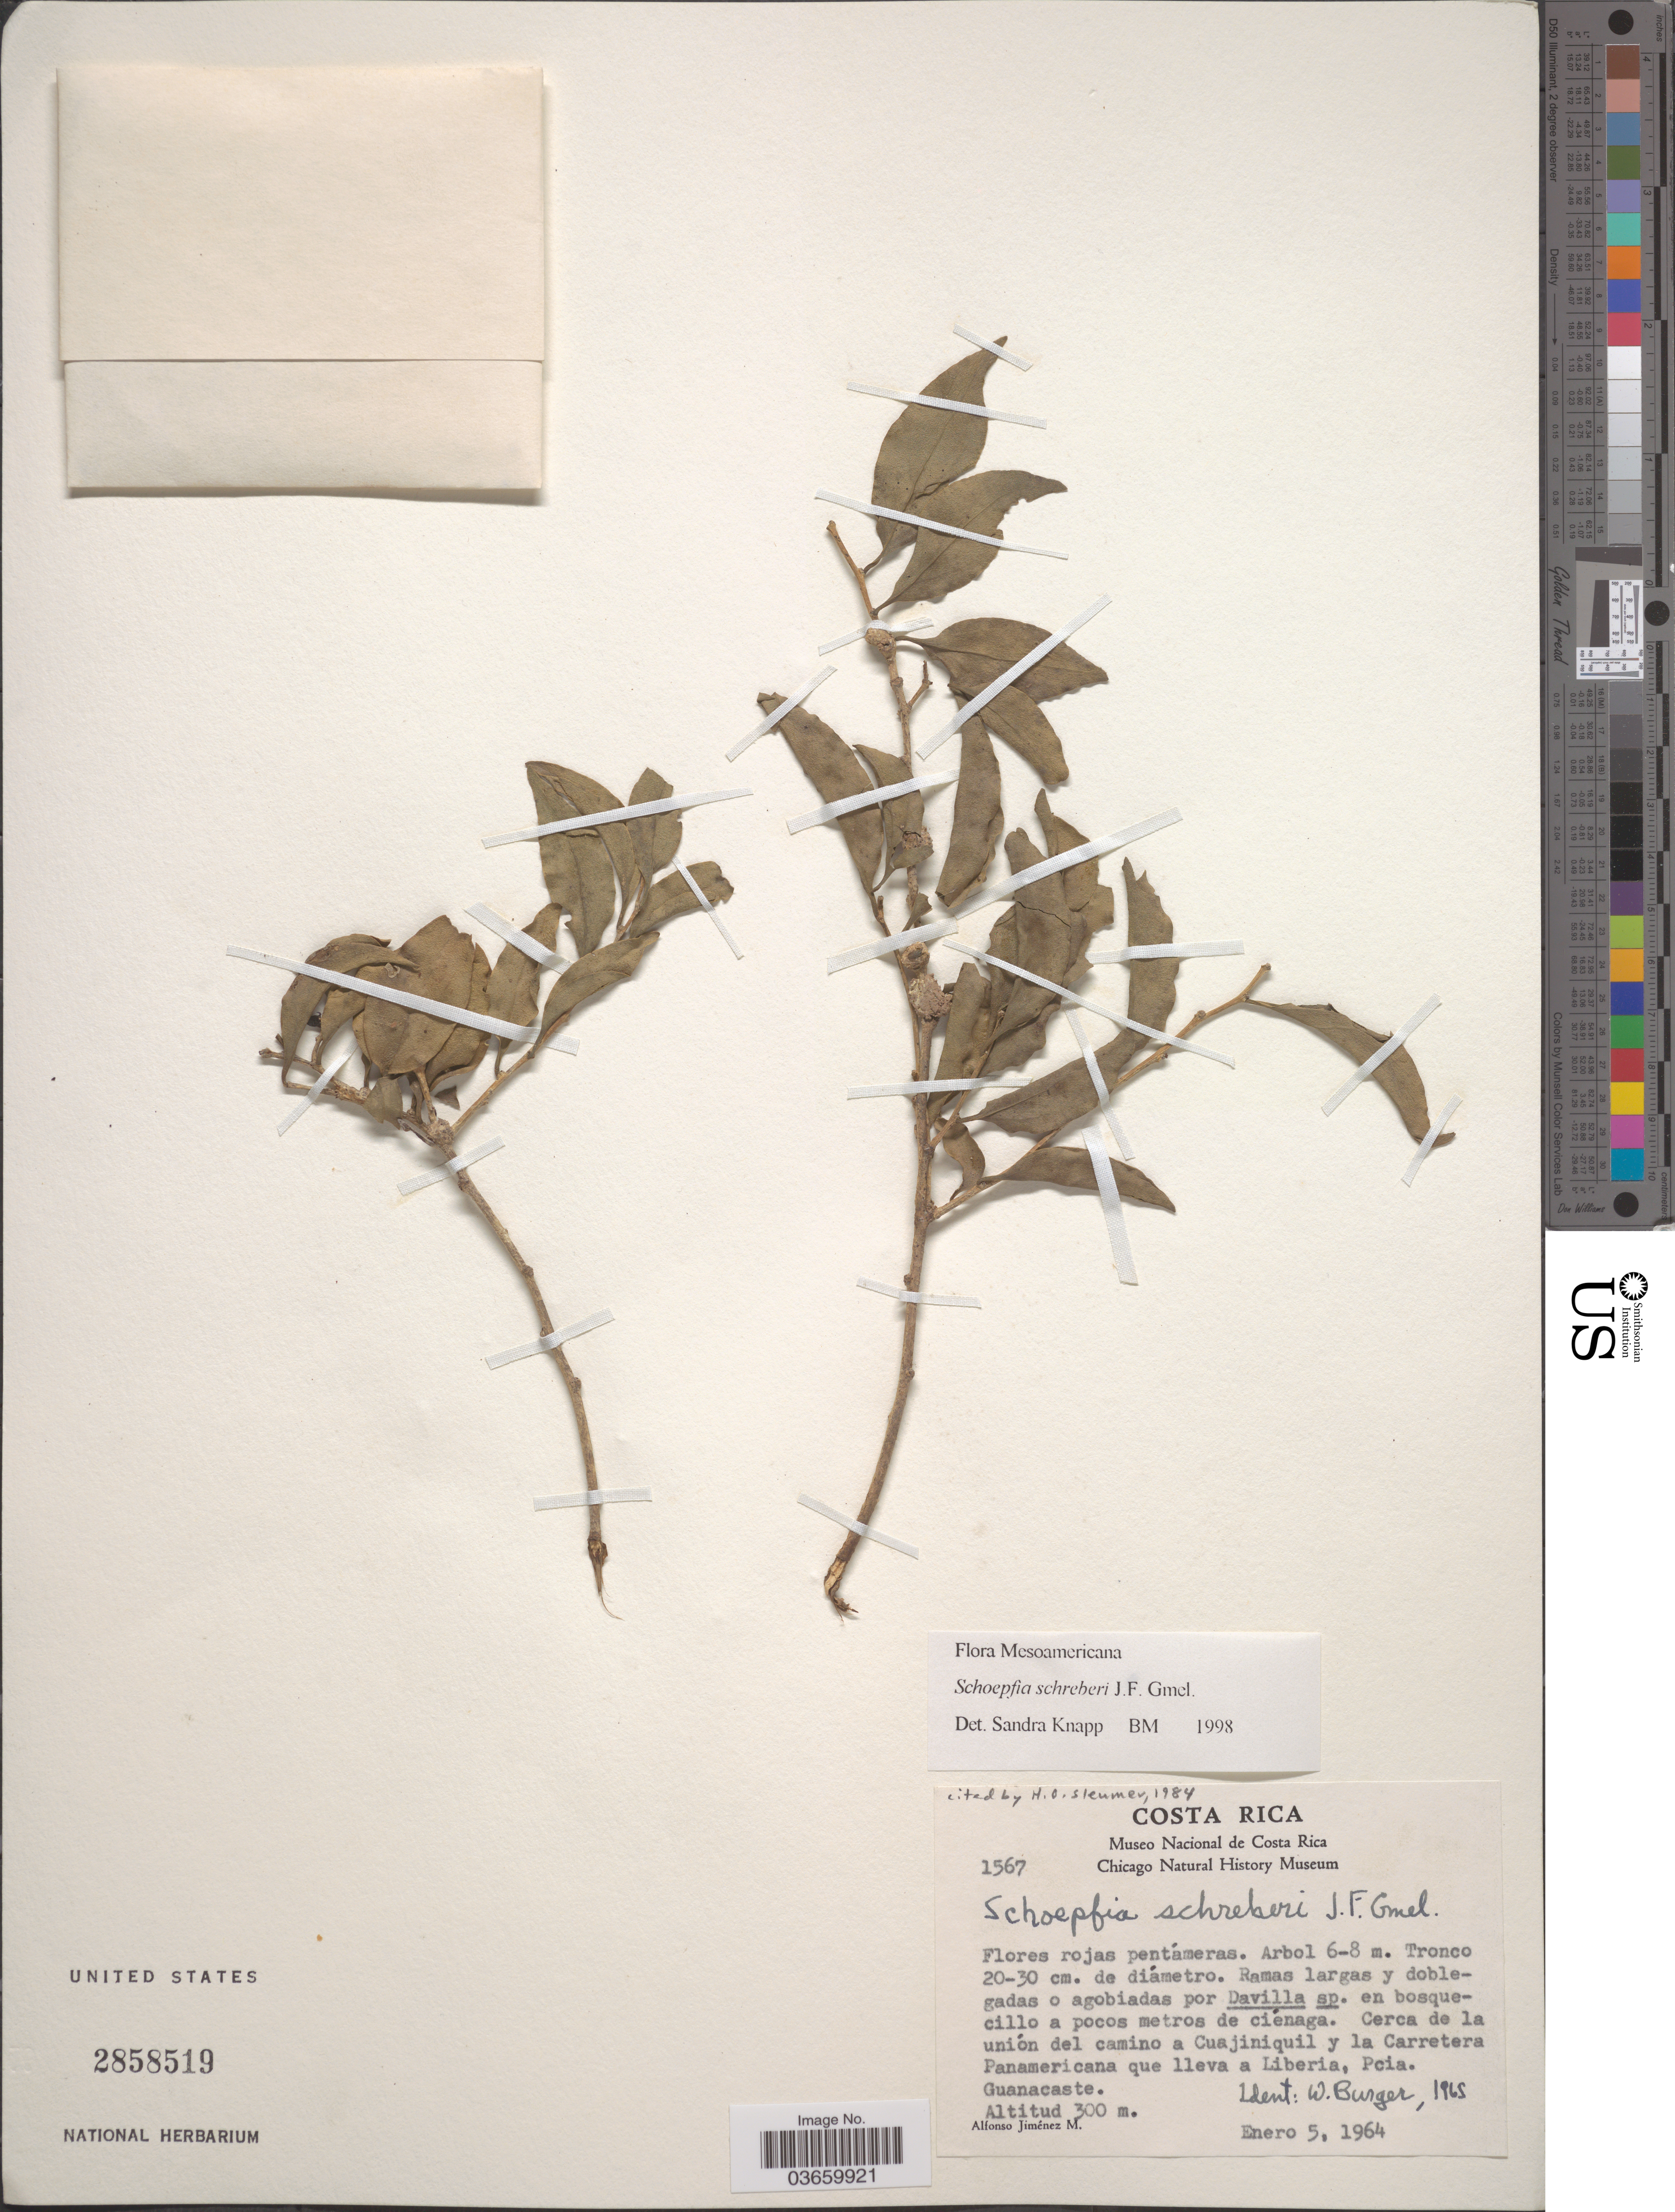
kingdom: Plantae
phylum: Tracheophyta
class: Magnoliopsida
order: Santalales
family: Schoepfiaceae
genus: Schoepfia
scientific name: Schoepfia schreberi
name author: J.F. Gmel.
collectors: A. Jimenez M.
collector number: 1567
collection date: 1964-01-05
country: Costa Rica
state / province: Guanacaste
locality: Cerca de la unión del camino a Cuajiniquil y la Carretera Panamericana que lleva a Liberia, Pcia. Guanacaste.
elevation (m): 300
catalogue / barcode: US 2858519